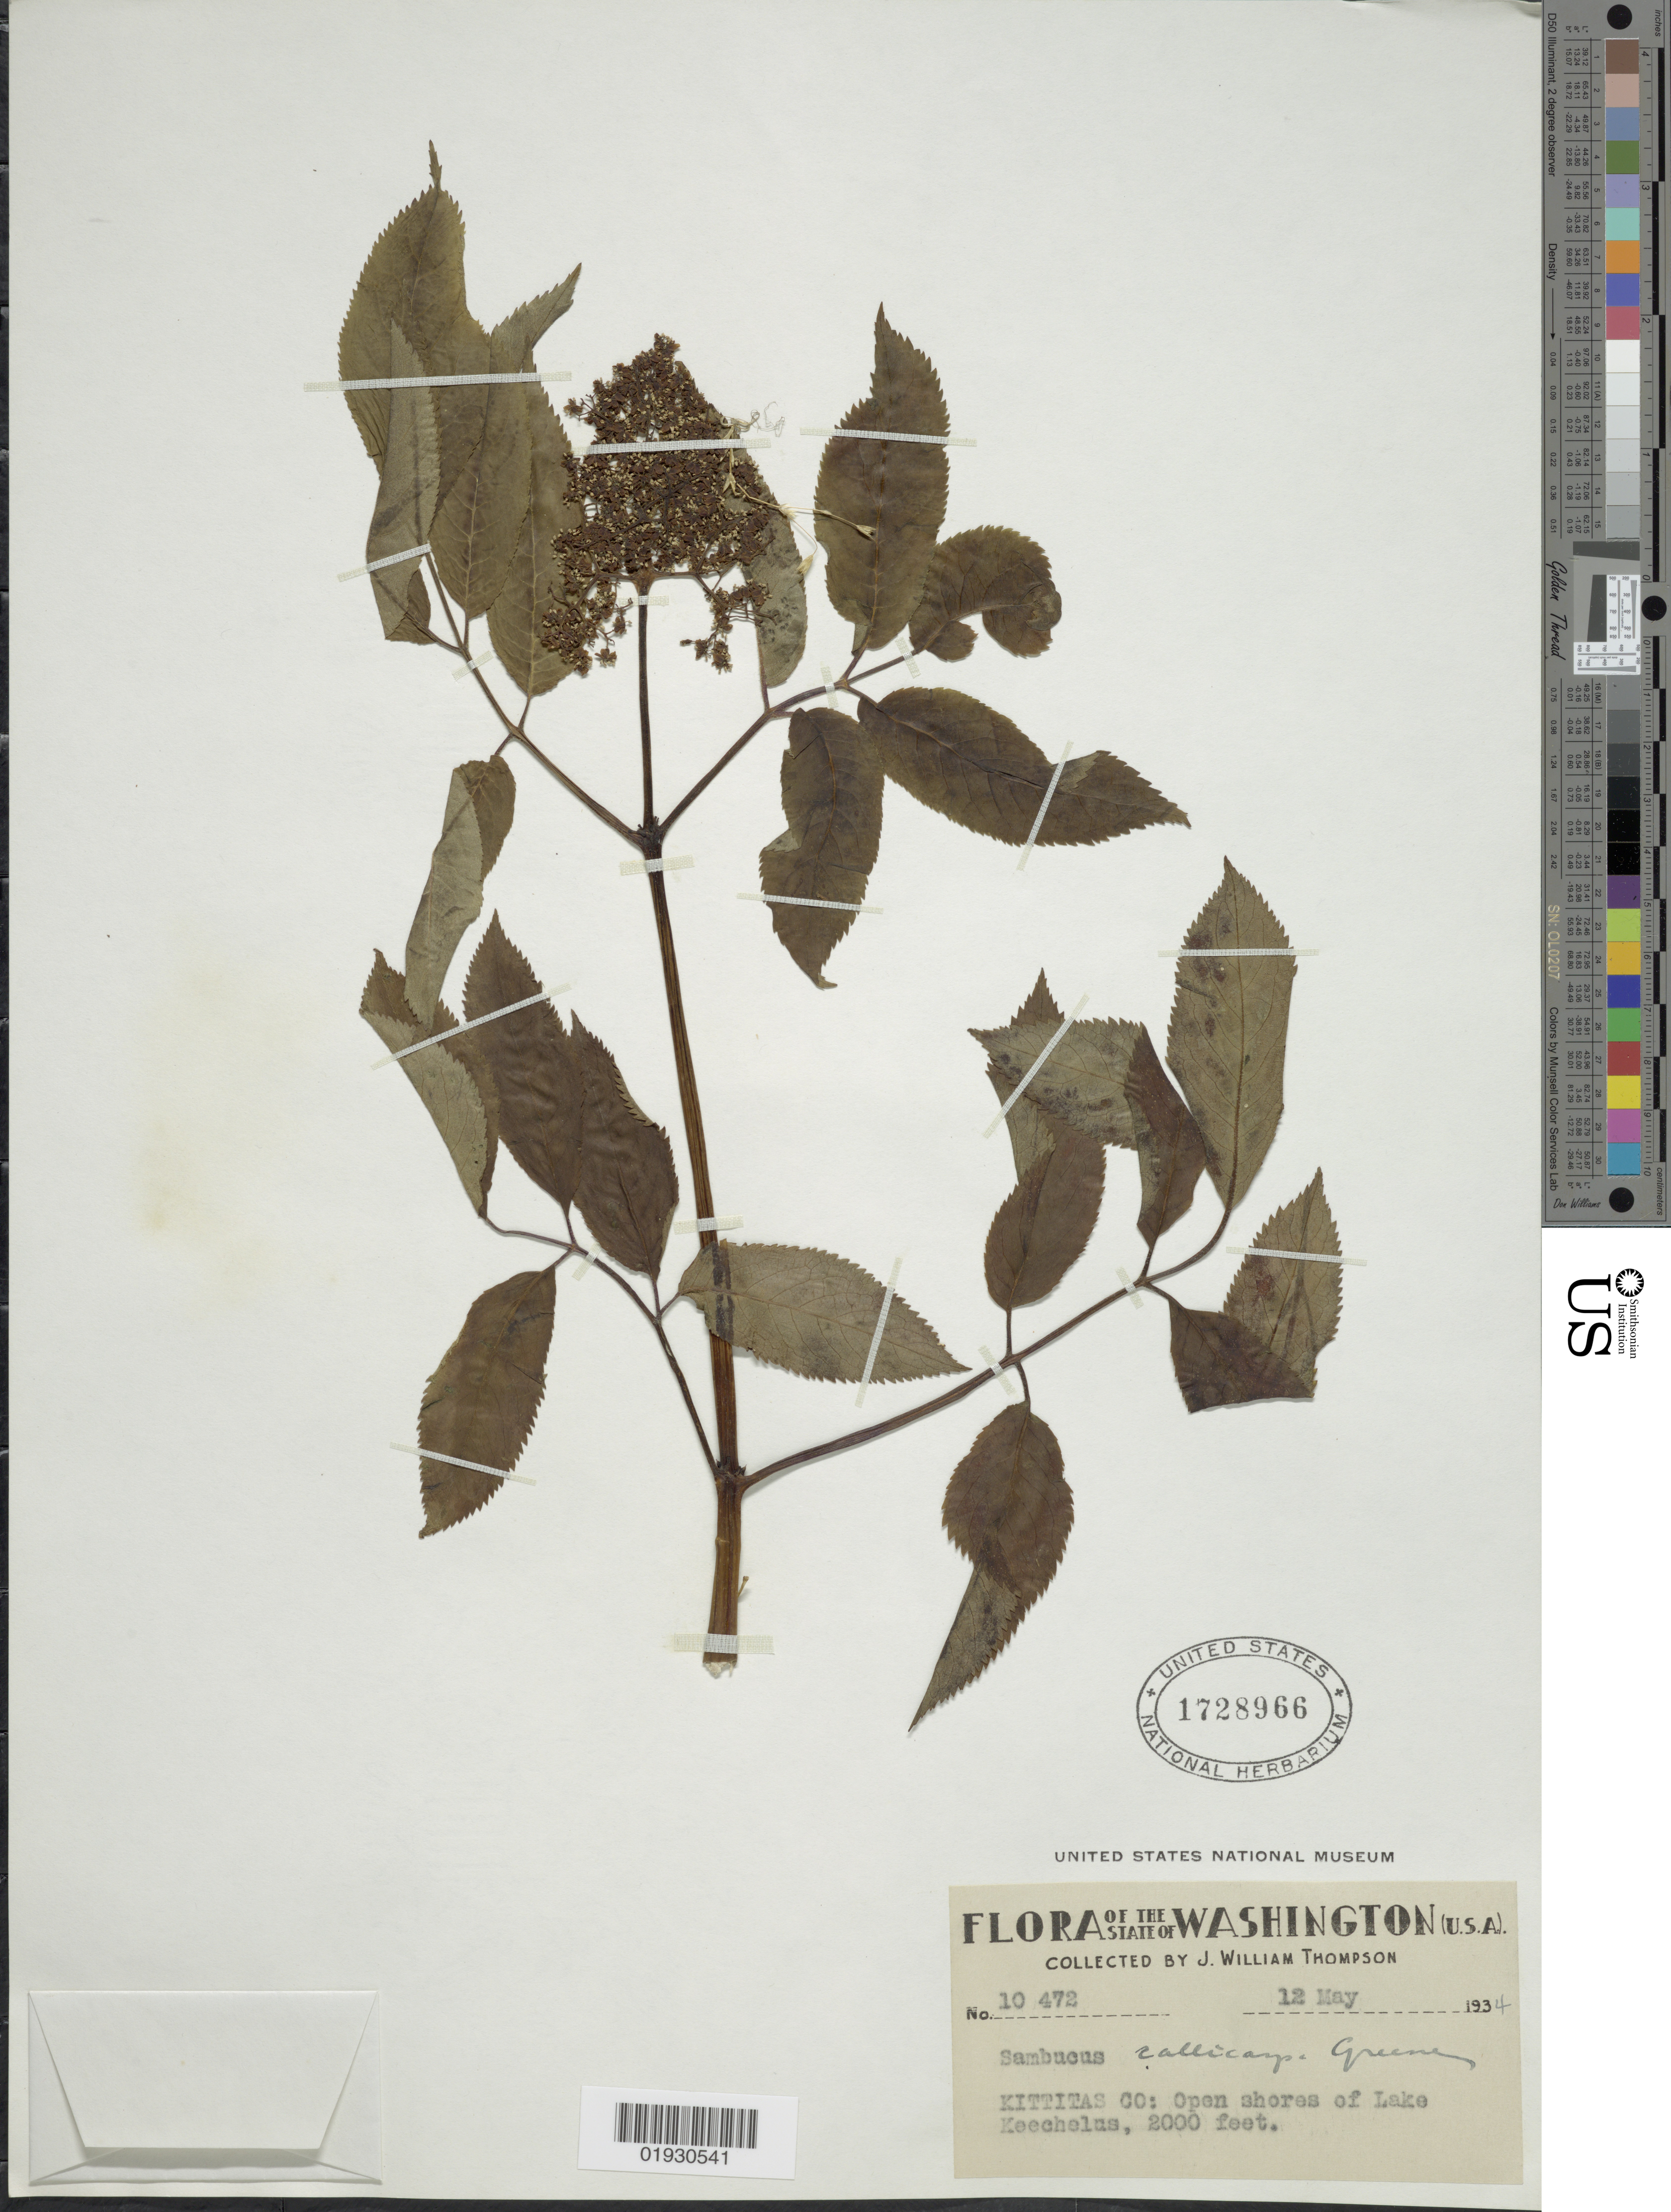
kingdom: Plantae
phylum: Tracheophyta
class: Magnoliopsida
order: Dipsacales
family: Viburnaceae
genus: Sambucus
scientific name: Sambucus callicarpa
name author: Greene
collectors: J. W. Thompson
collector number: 10472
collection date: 1934-05-12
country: United States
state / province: Washington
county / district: Kittitas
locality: Kittitas Co: Open shores of Lake Keechelus.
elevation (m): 610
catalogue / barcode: US 1728966